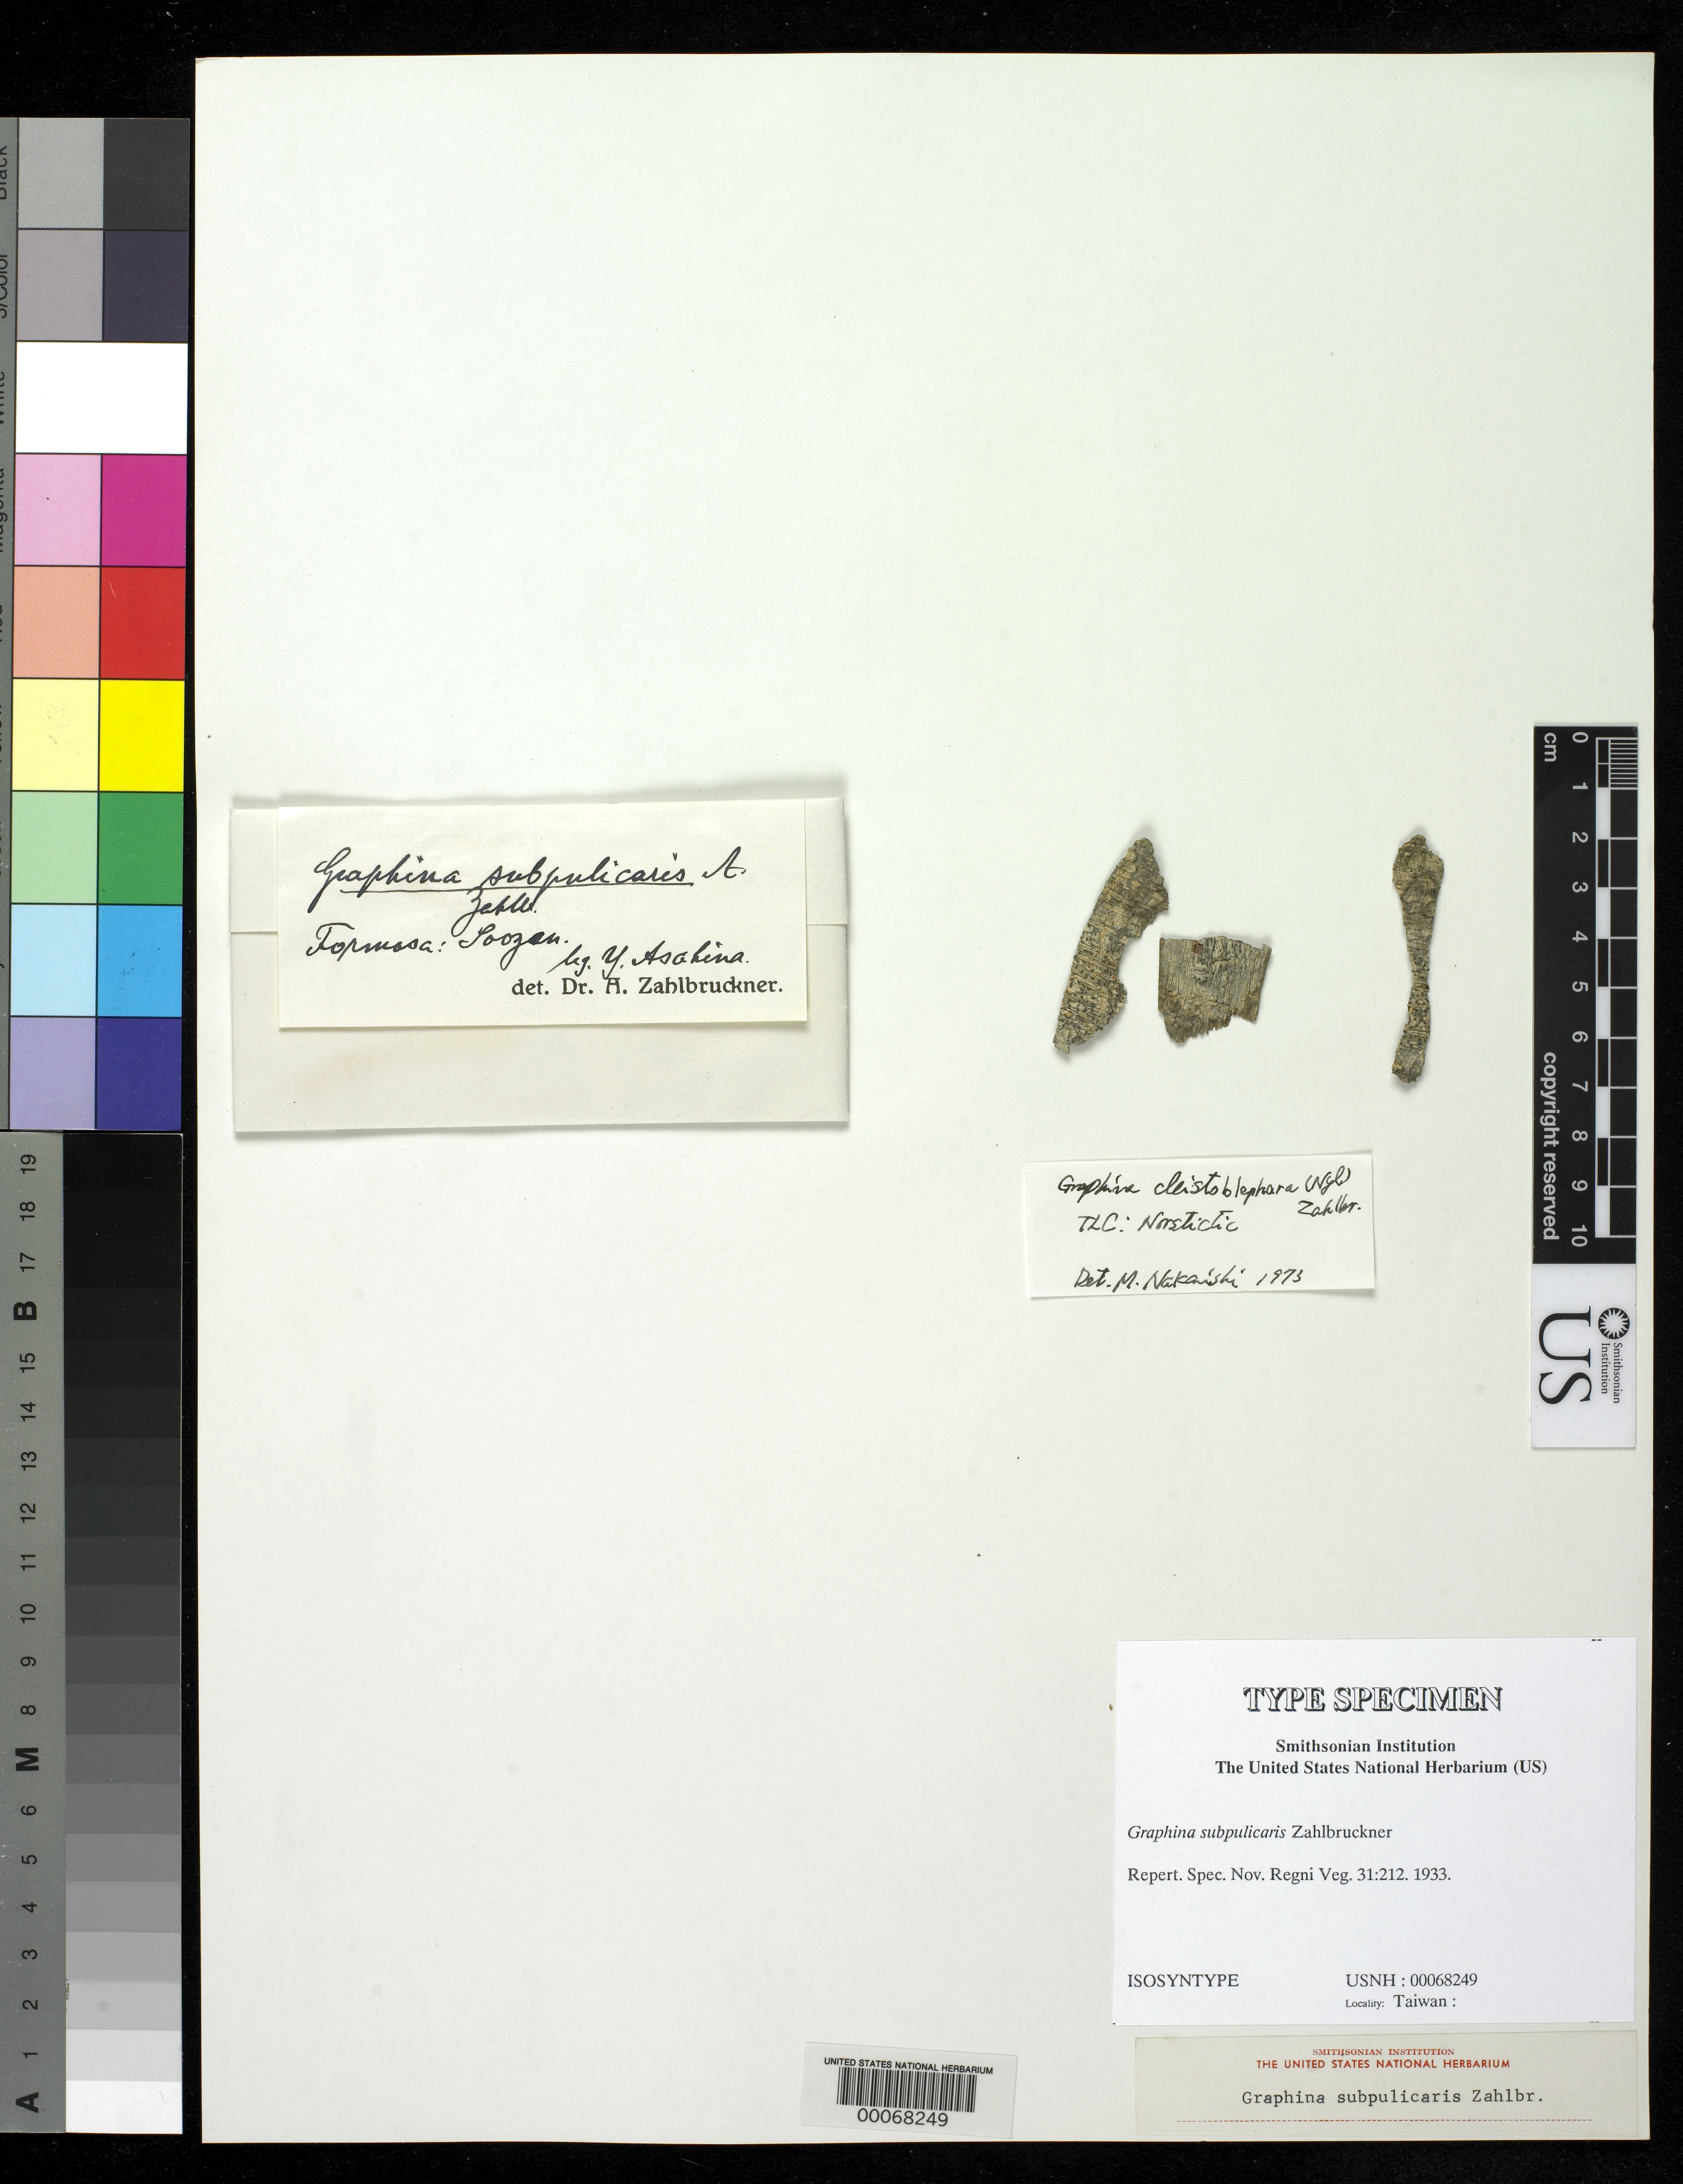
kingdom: Fungi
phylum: Ascomycota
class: Lecanoromycetes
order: Ostropales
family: Graphidaceae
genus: Graphina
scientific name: Graphina subpulicaris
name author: Zahlbr.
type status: Isosyntype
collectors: Y. Asahina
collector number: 300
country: Taiwan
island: Taiwan [Formosa]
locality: Soozan, Taihoku.